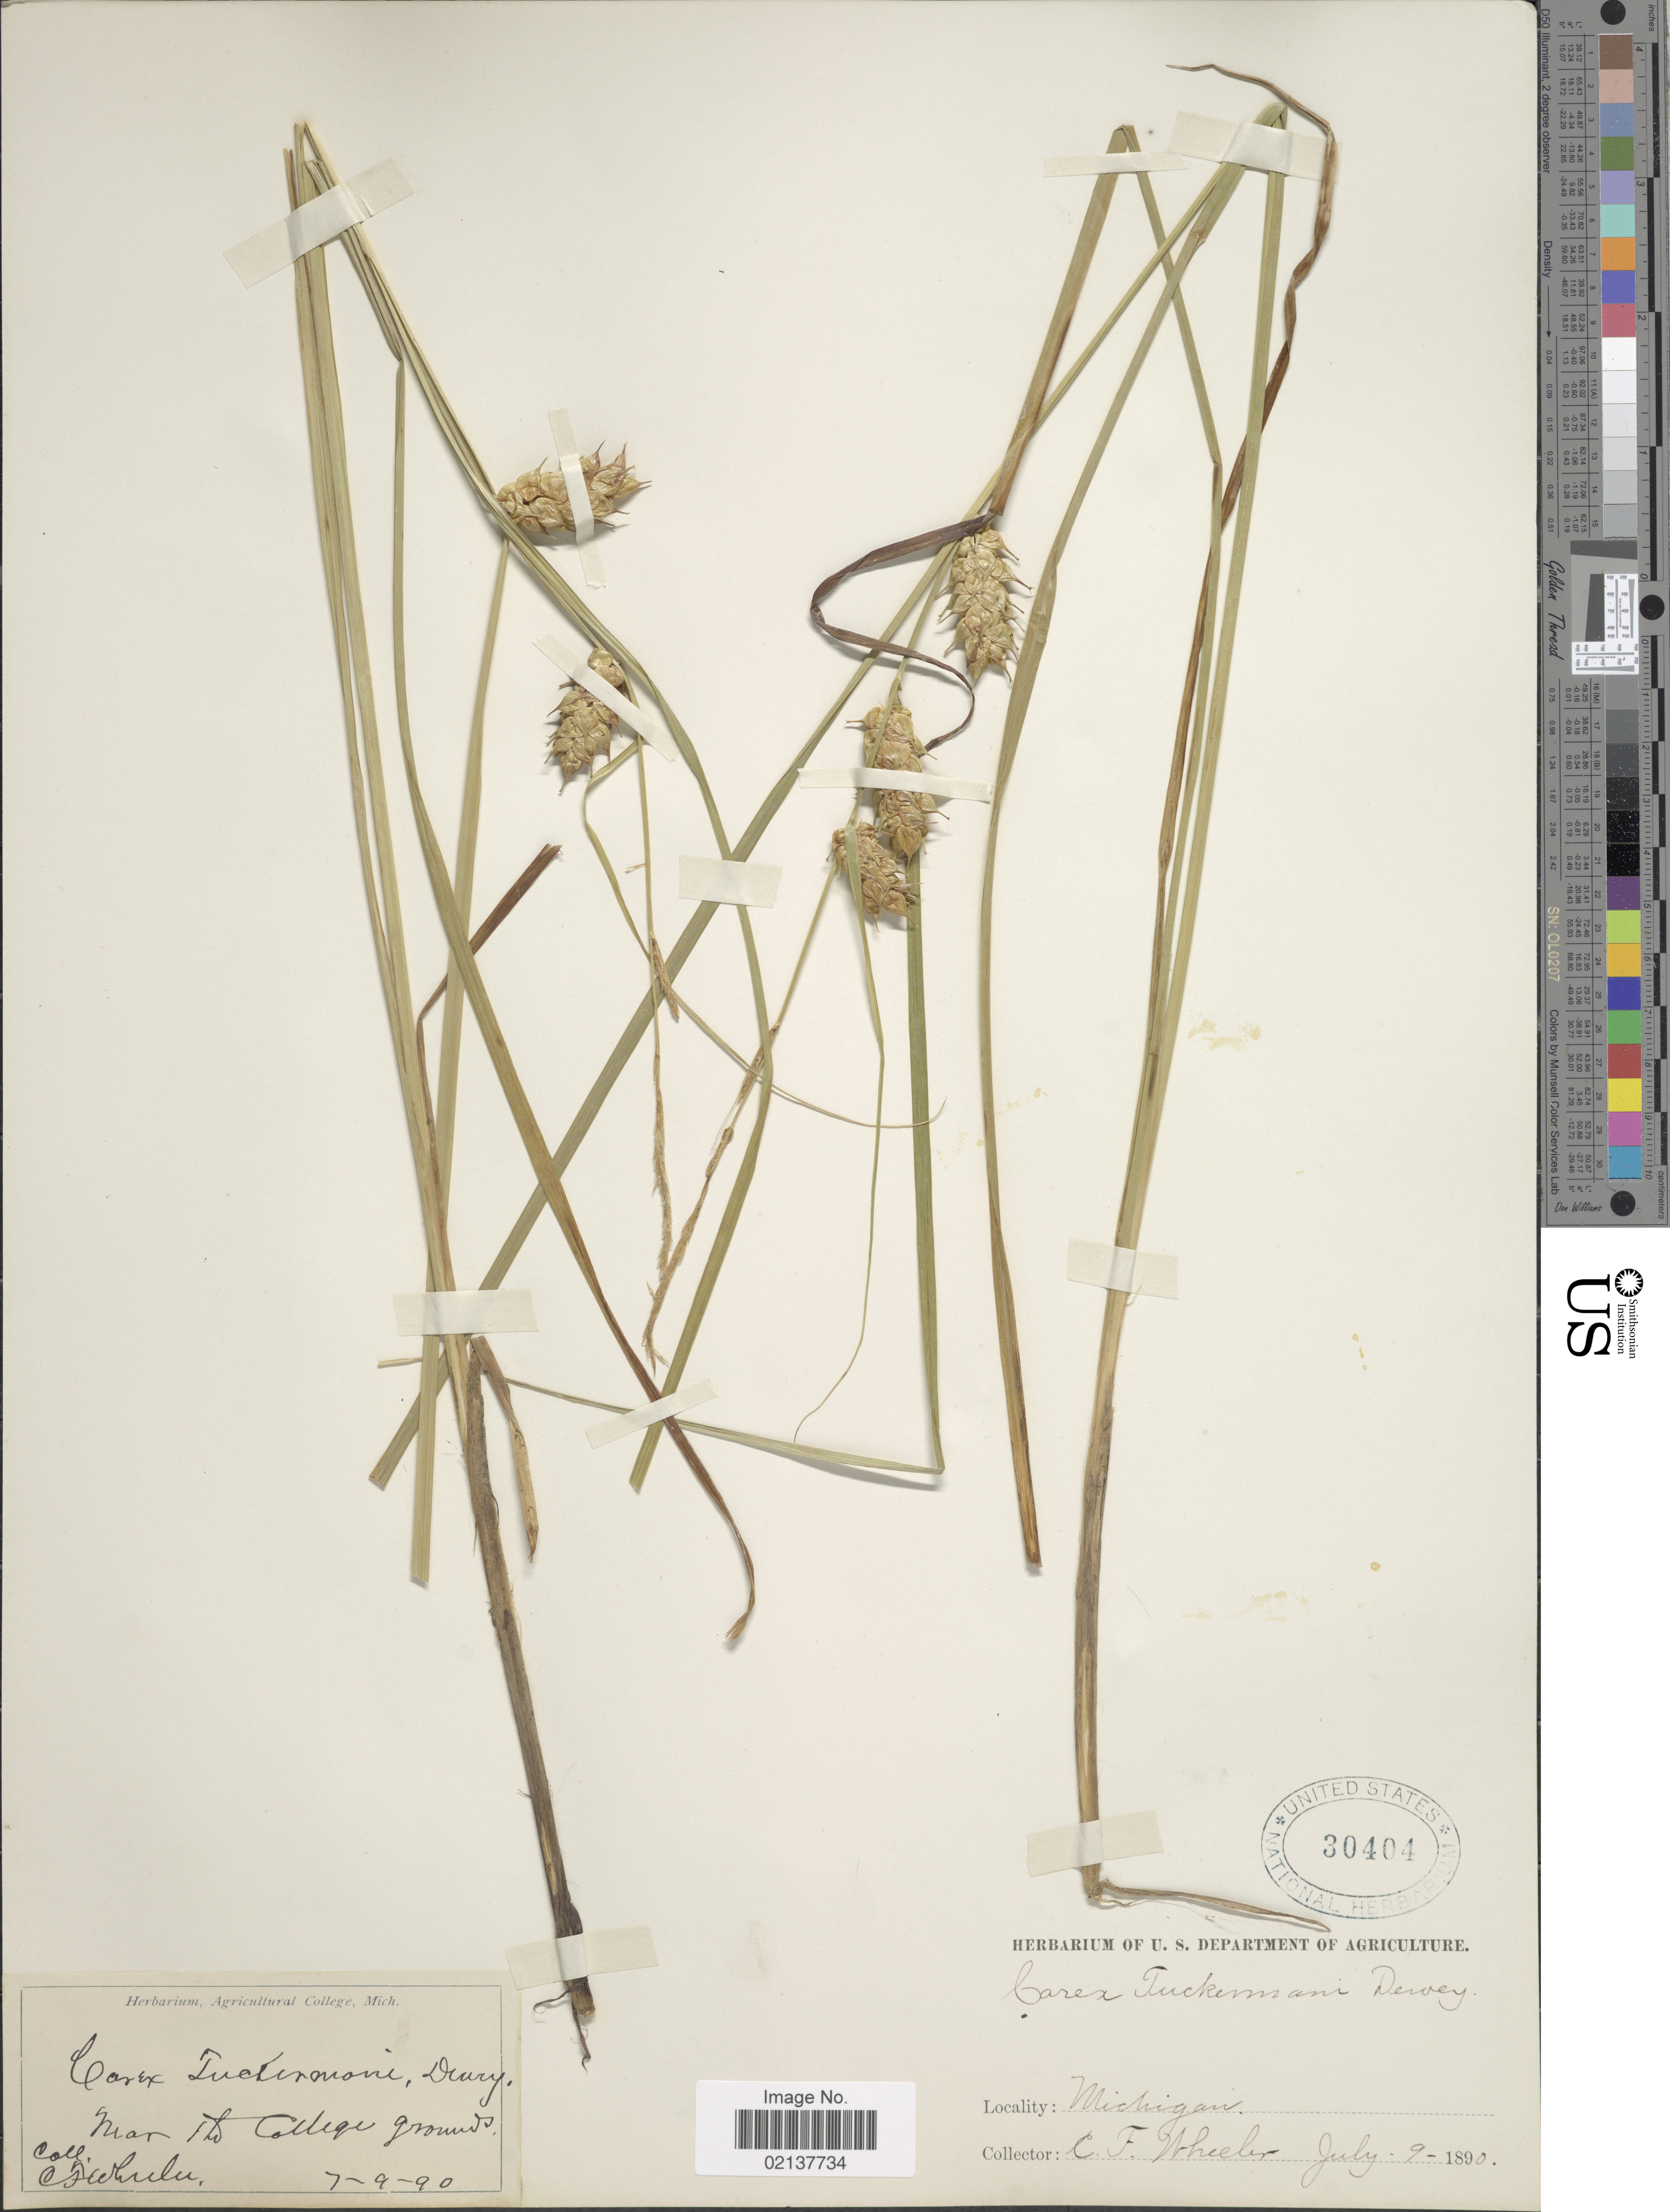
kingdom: Plantae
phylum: Tracheophyta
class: Liliopsida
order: Poales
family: Cyperaceae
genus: Carex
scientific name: Carex tuckermanii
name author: Boott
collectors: C. Wheeler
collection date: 1890-07-09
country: United States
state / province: Michigan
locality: Near the College grounds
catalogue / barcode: US 30404